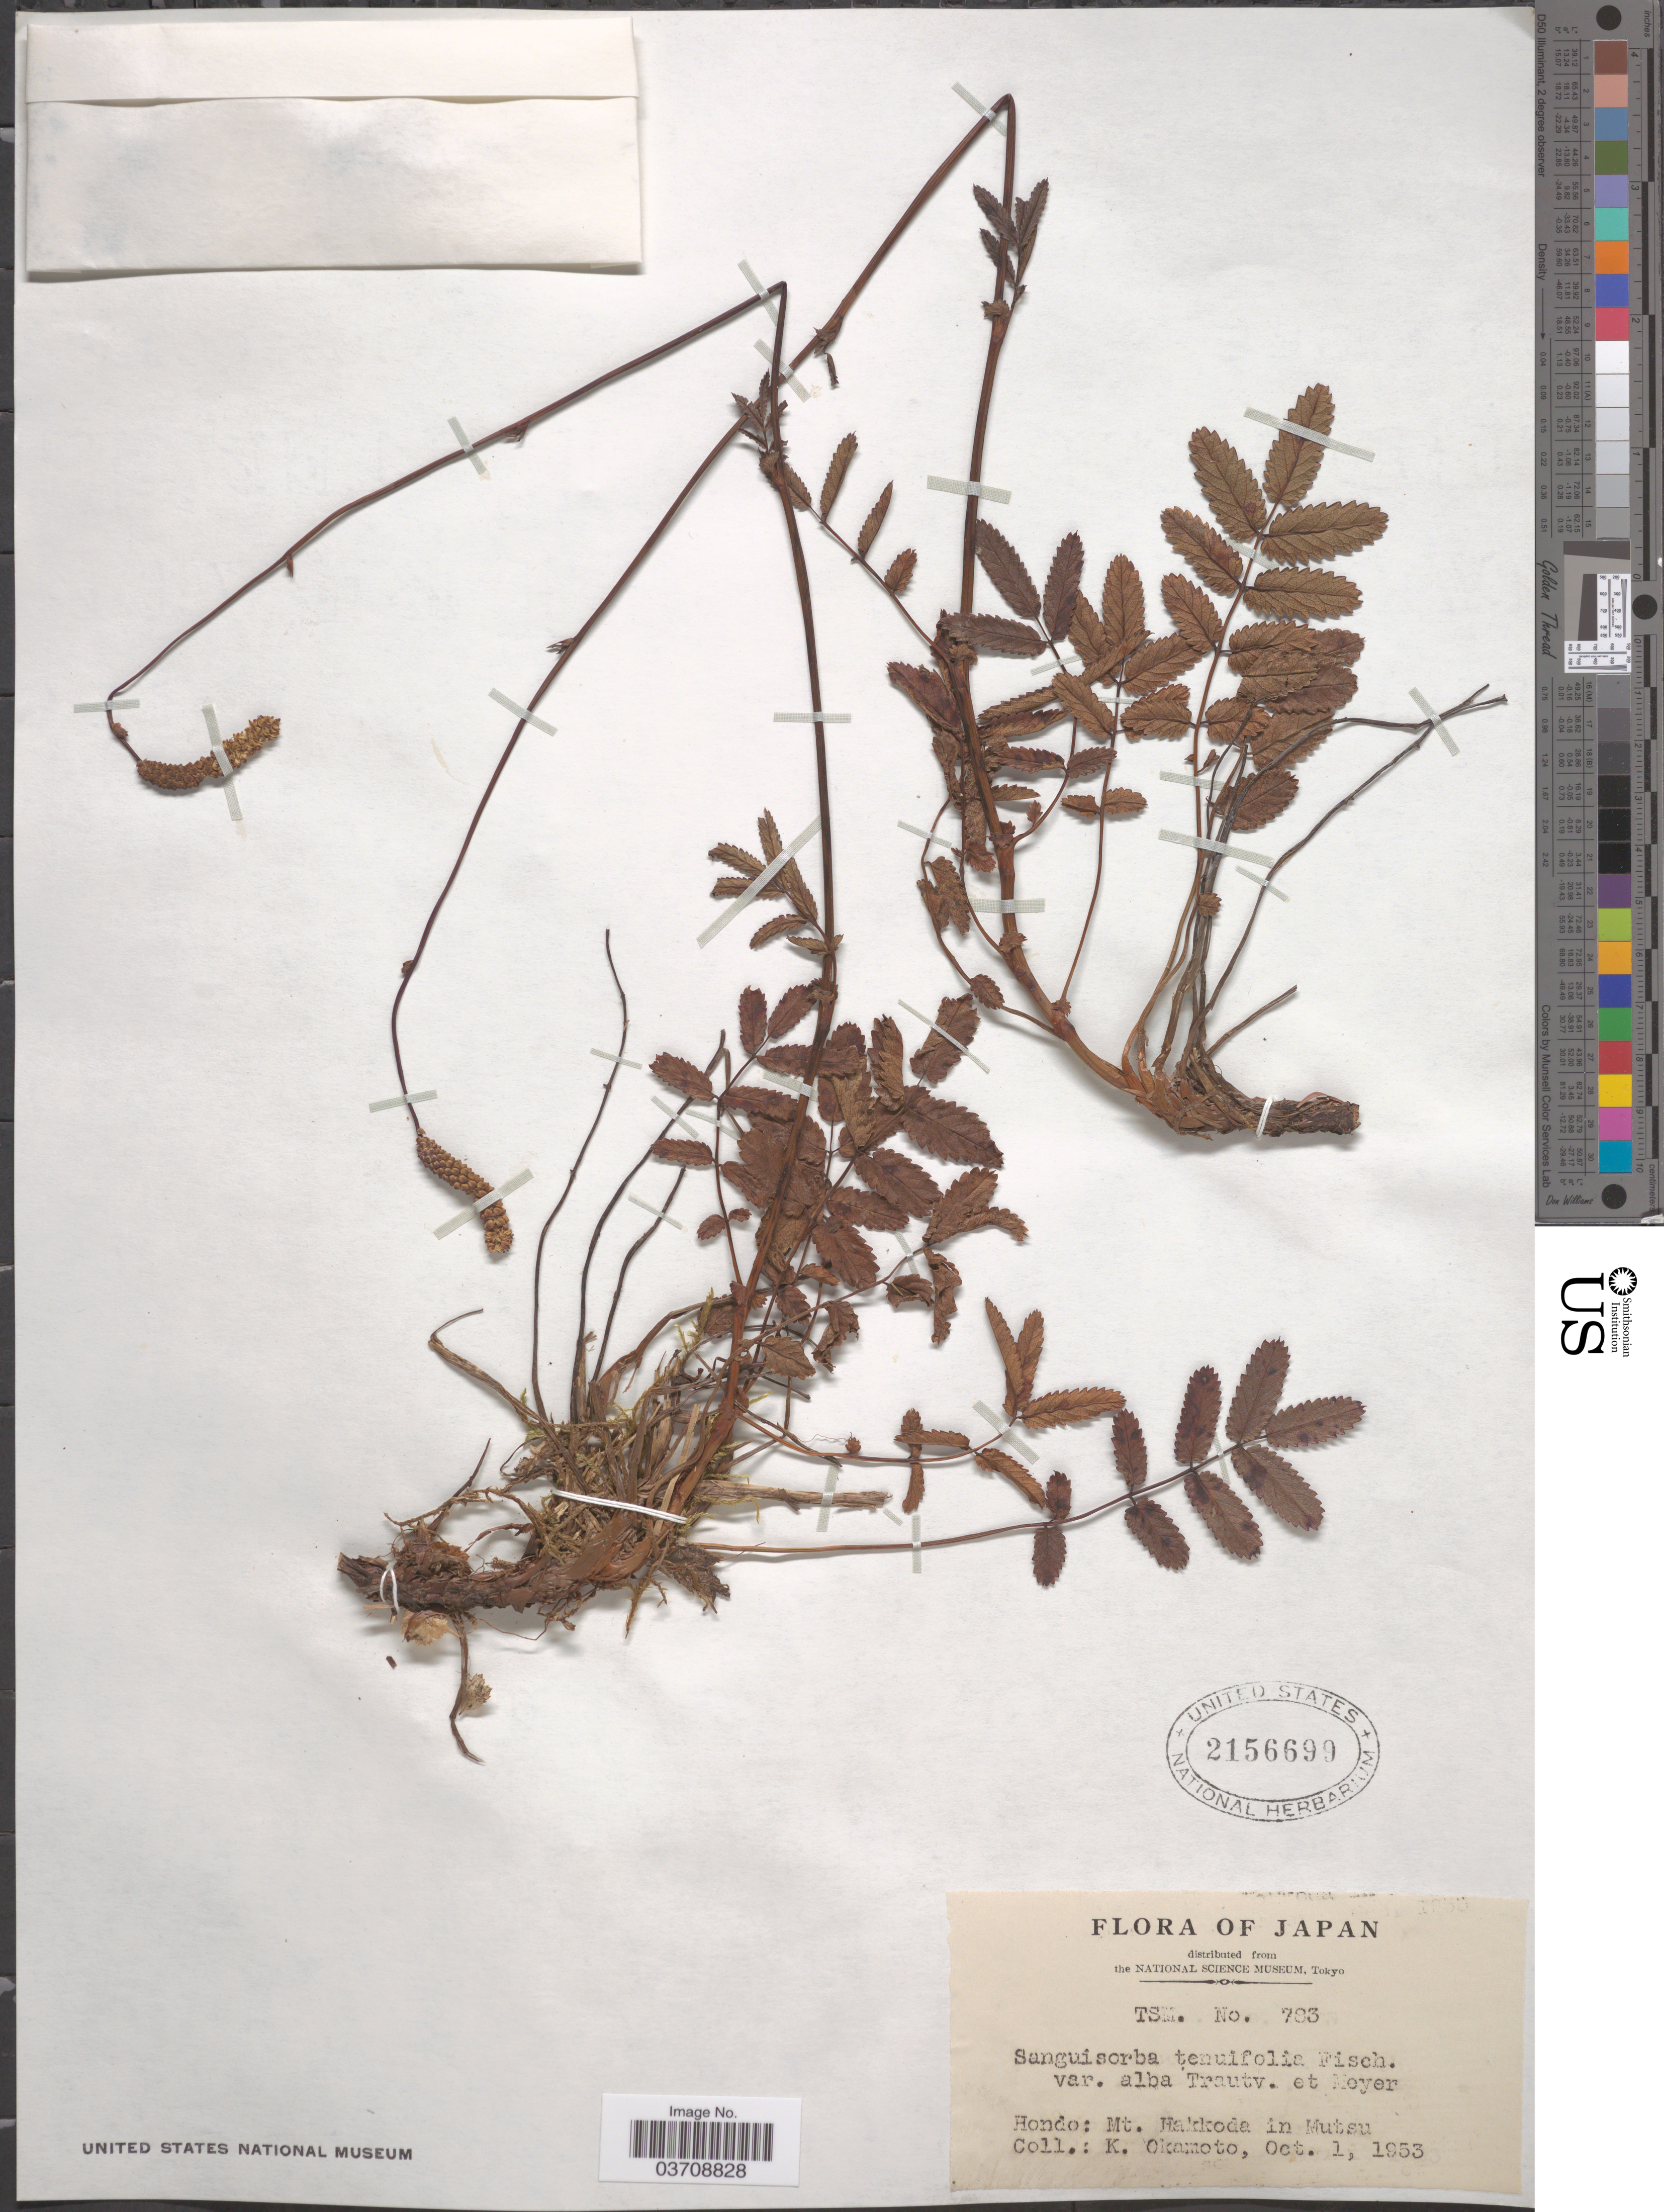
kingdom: Plantae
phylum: Tracheophyta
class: Magnoliopsida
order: Rosales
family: Rosaceae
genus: Sanguisorba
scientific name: Sanguisorba tenuifolia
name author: Fisch. ex Link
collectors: K. Okamoto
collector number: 783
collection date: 1953-10-01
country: Japan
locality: Hondo: Mt. Hakkoda in Mutsu.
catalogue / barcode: US 2156699